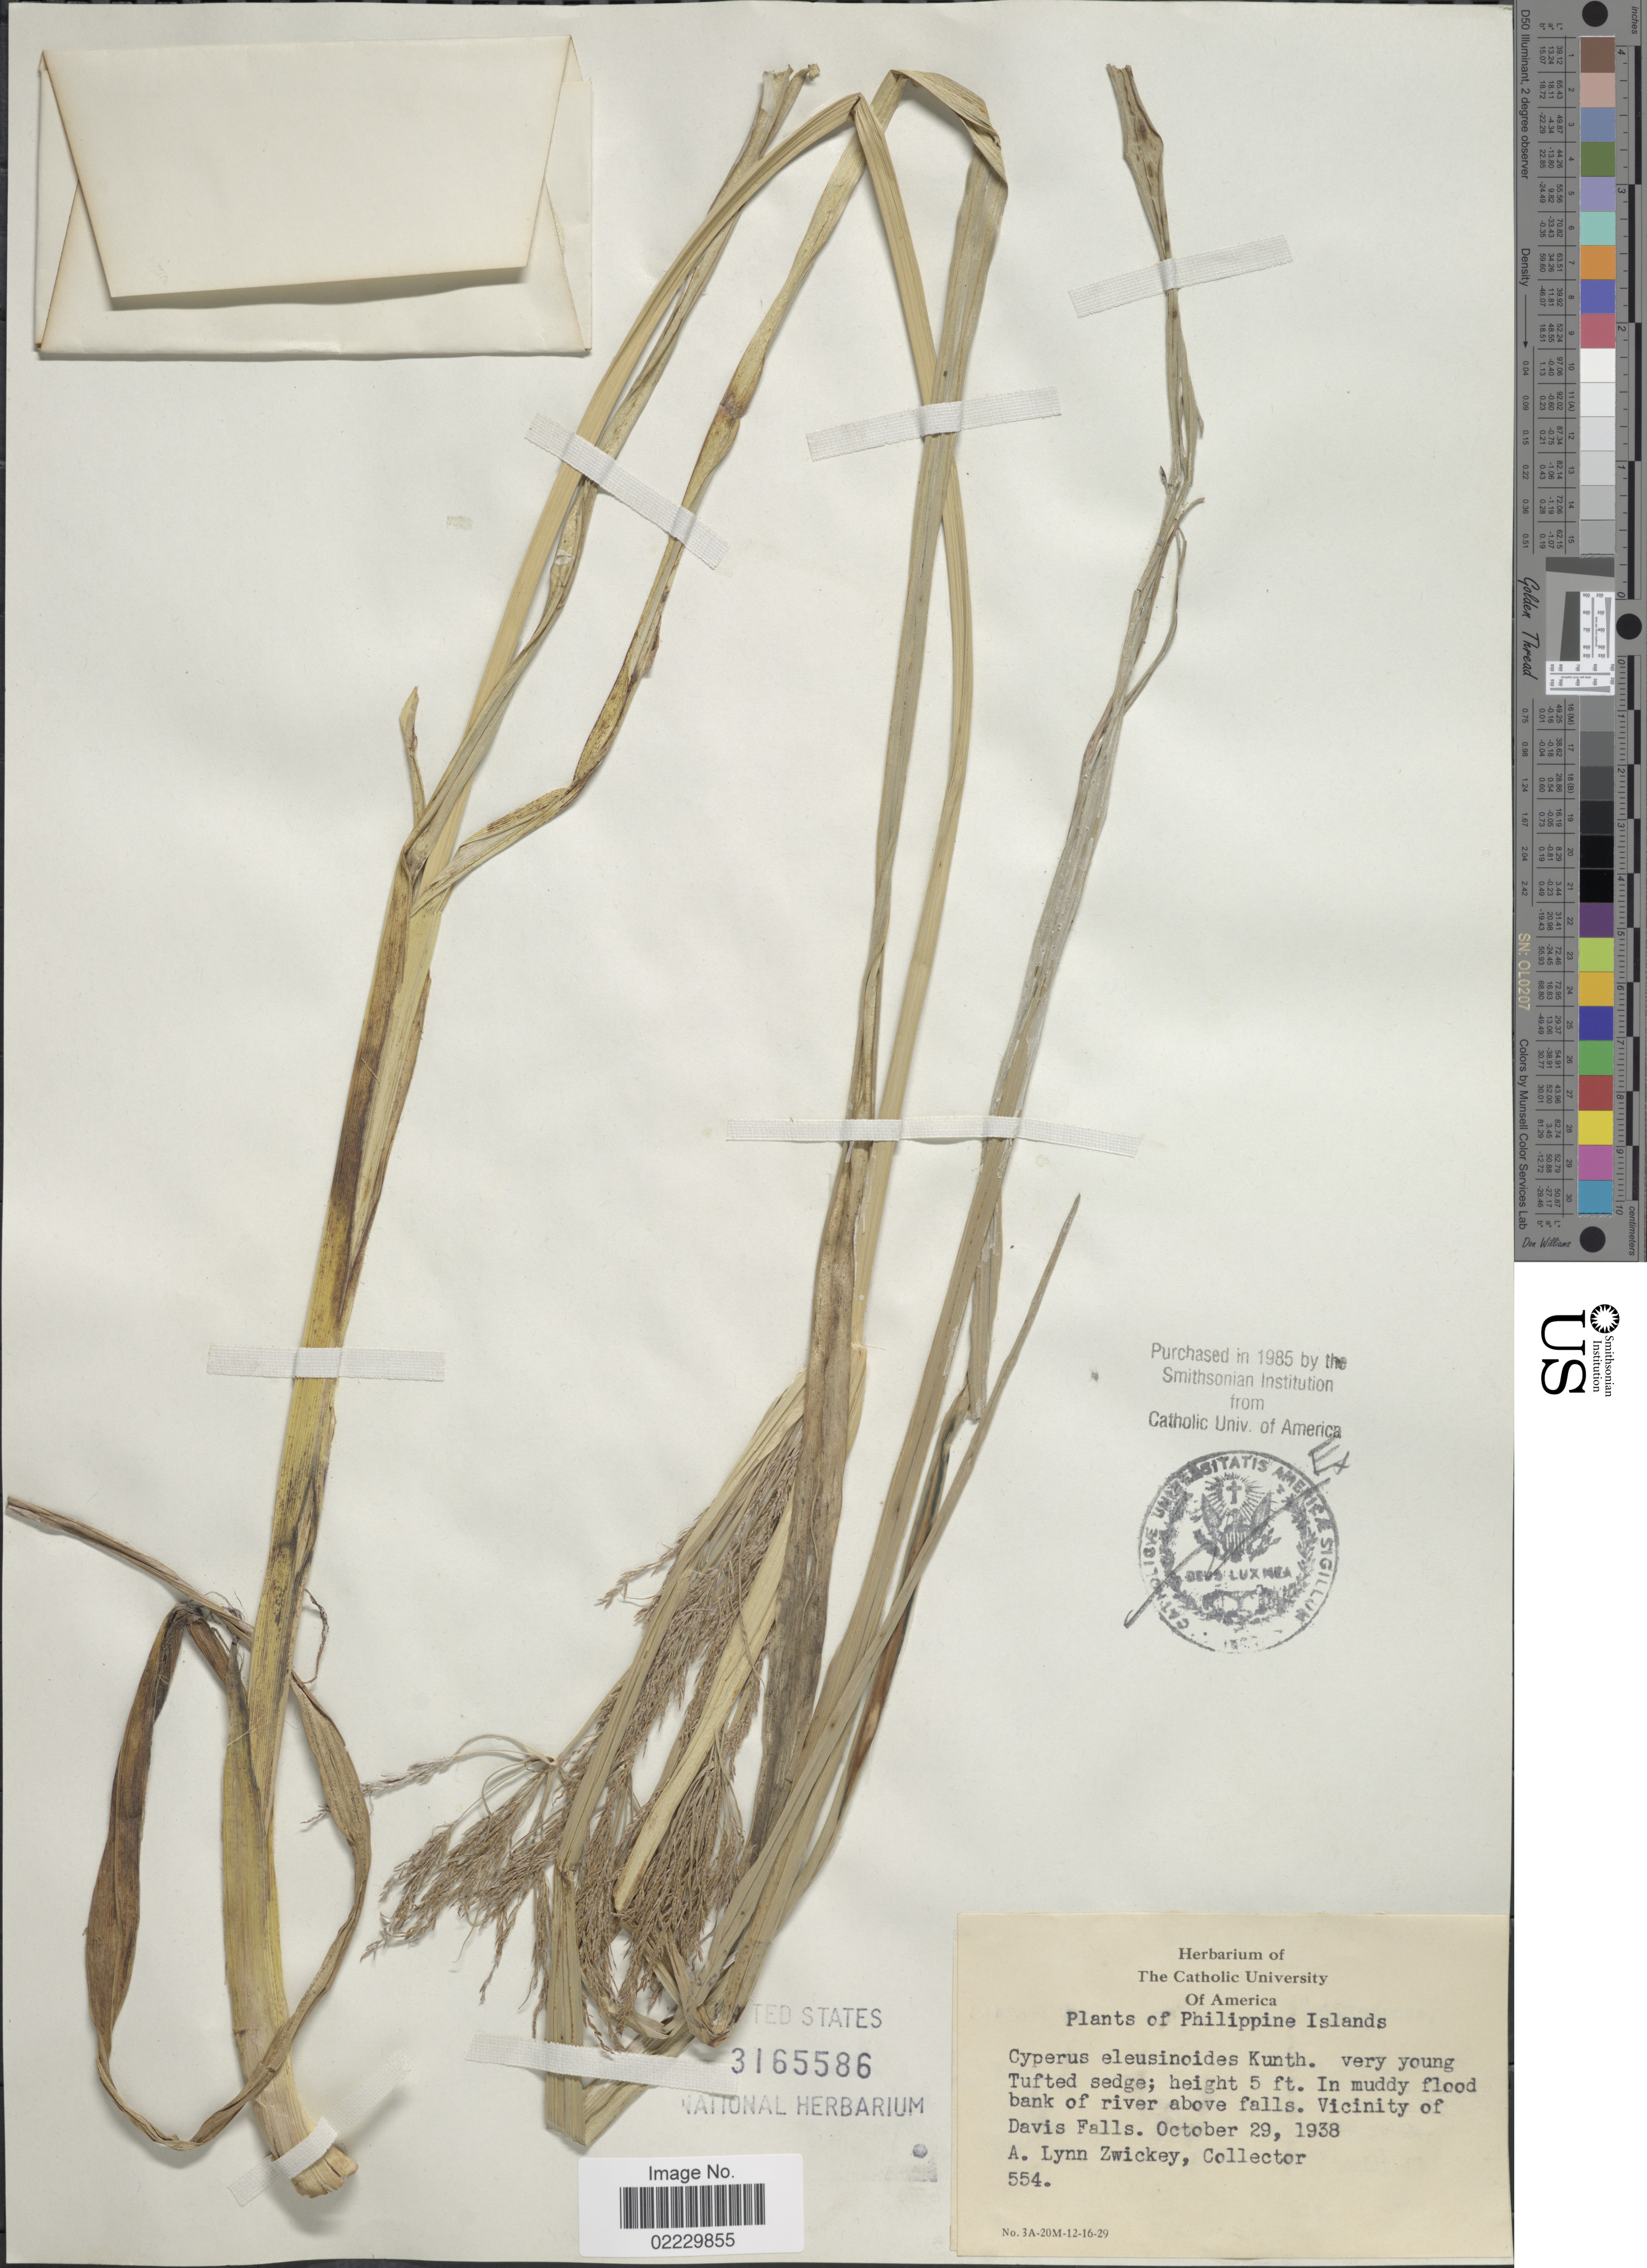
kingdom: Plantae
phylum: Tracheophyta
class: Liliopsida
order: Poales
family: Cyperaceae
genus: Cyperus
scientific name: Cyperus nutans subsp. eleusinoides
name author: (Kunth) T. Koyama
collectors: A. Zwickey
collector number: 554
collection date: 1938-10-29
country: Philippines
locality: Philippine Islands. Vicinity of Davis Falls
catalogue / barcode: US 3165586